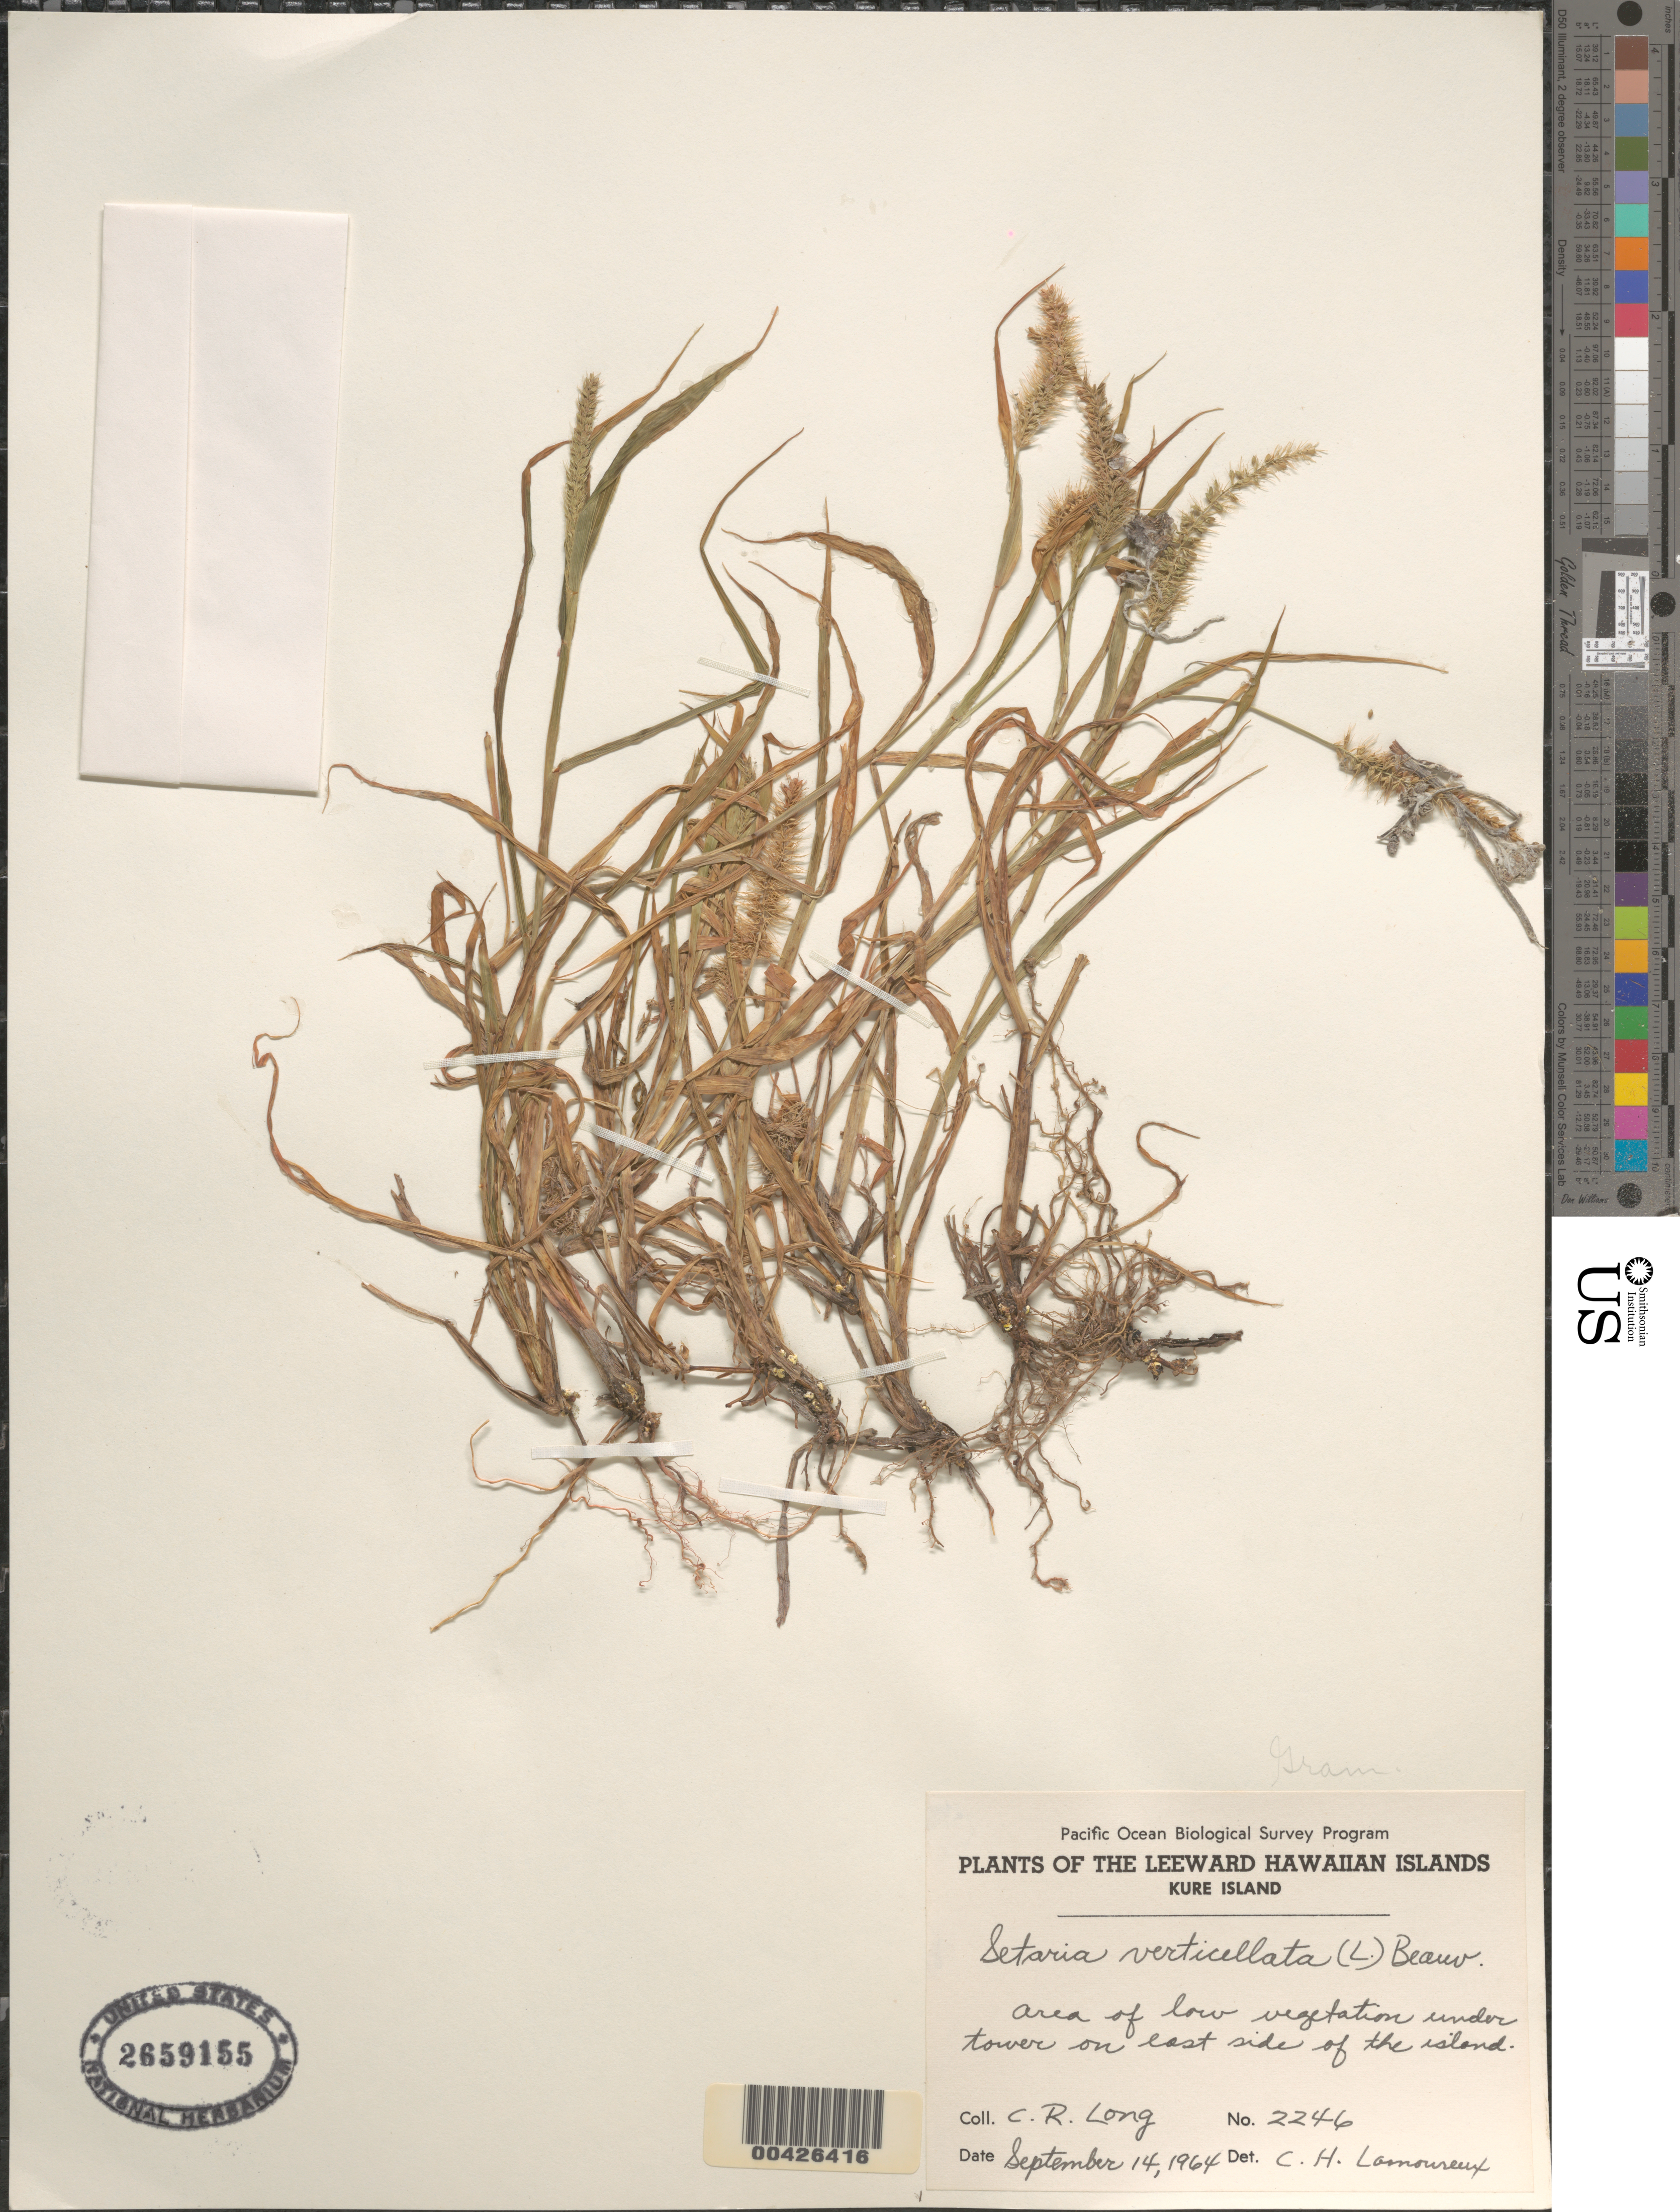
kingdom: Plantae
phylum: Tracheophyta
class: Liliopsida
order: Poales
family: Poaceae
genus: Setaria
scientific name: Setaria adhaerens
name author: (Forssk.) Chiov.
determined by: Wagner, W. L., (BOT), Smithsonian Institution - National Museum of Natural History (UNITED STATES)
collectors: C. Long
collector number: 2246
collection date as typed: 14 Sep 1964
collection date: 1964-09-14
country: United States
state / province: Hawaii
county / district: Honolulu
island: Kure Atoll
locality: under tower on east side of island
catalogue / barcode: US 2659155